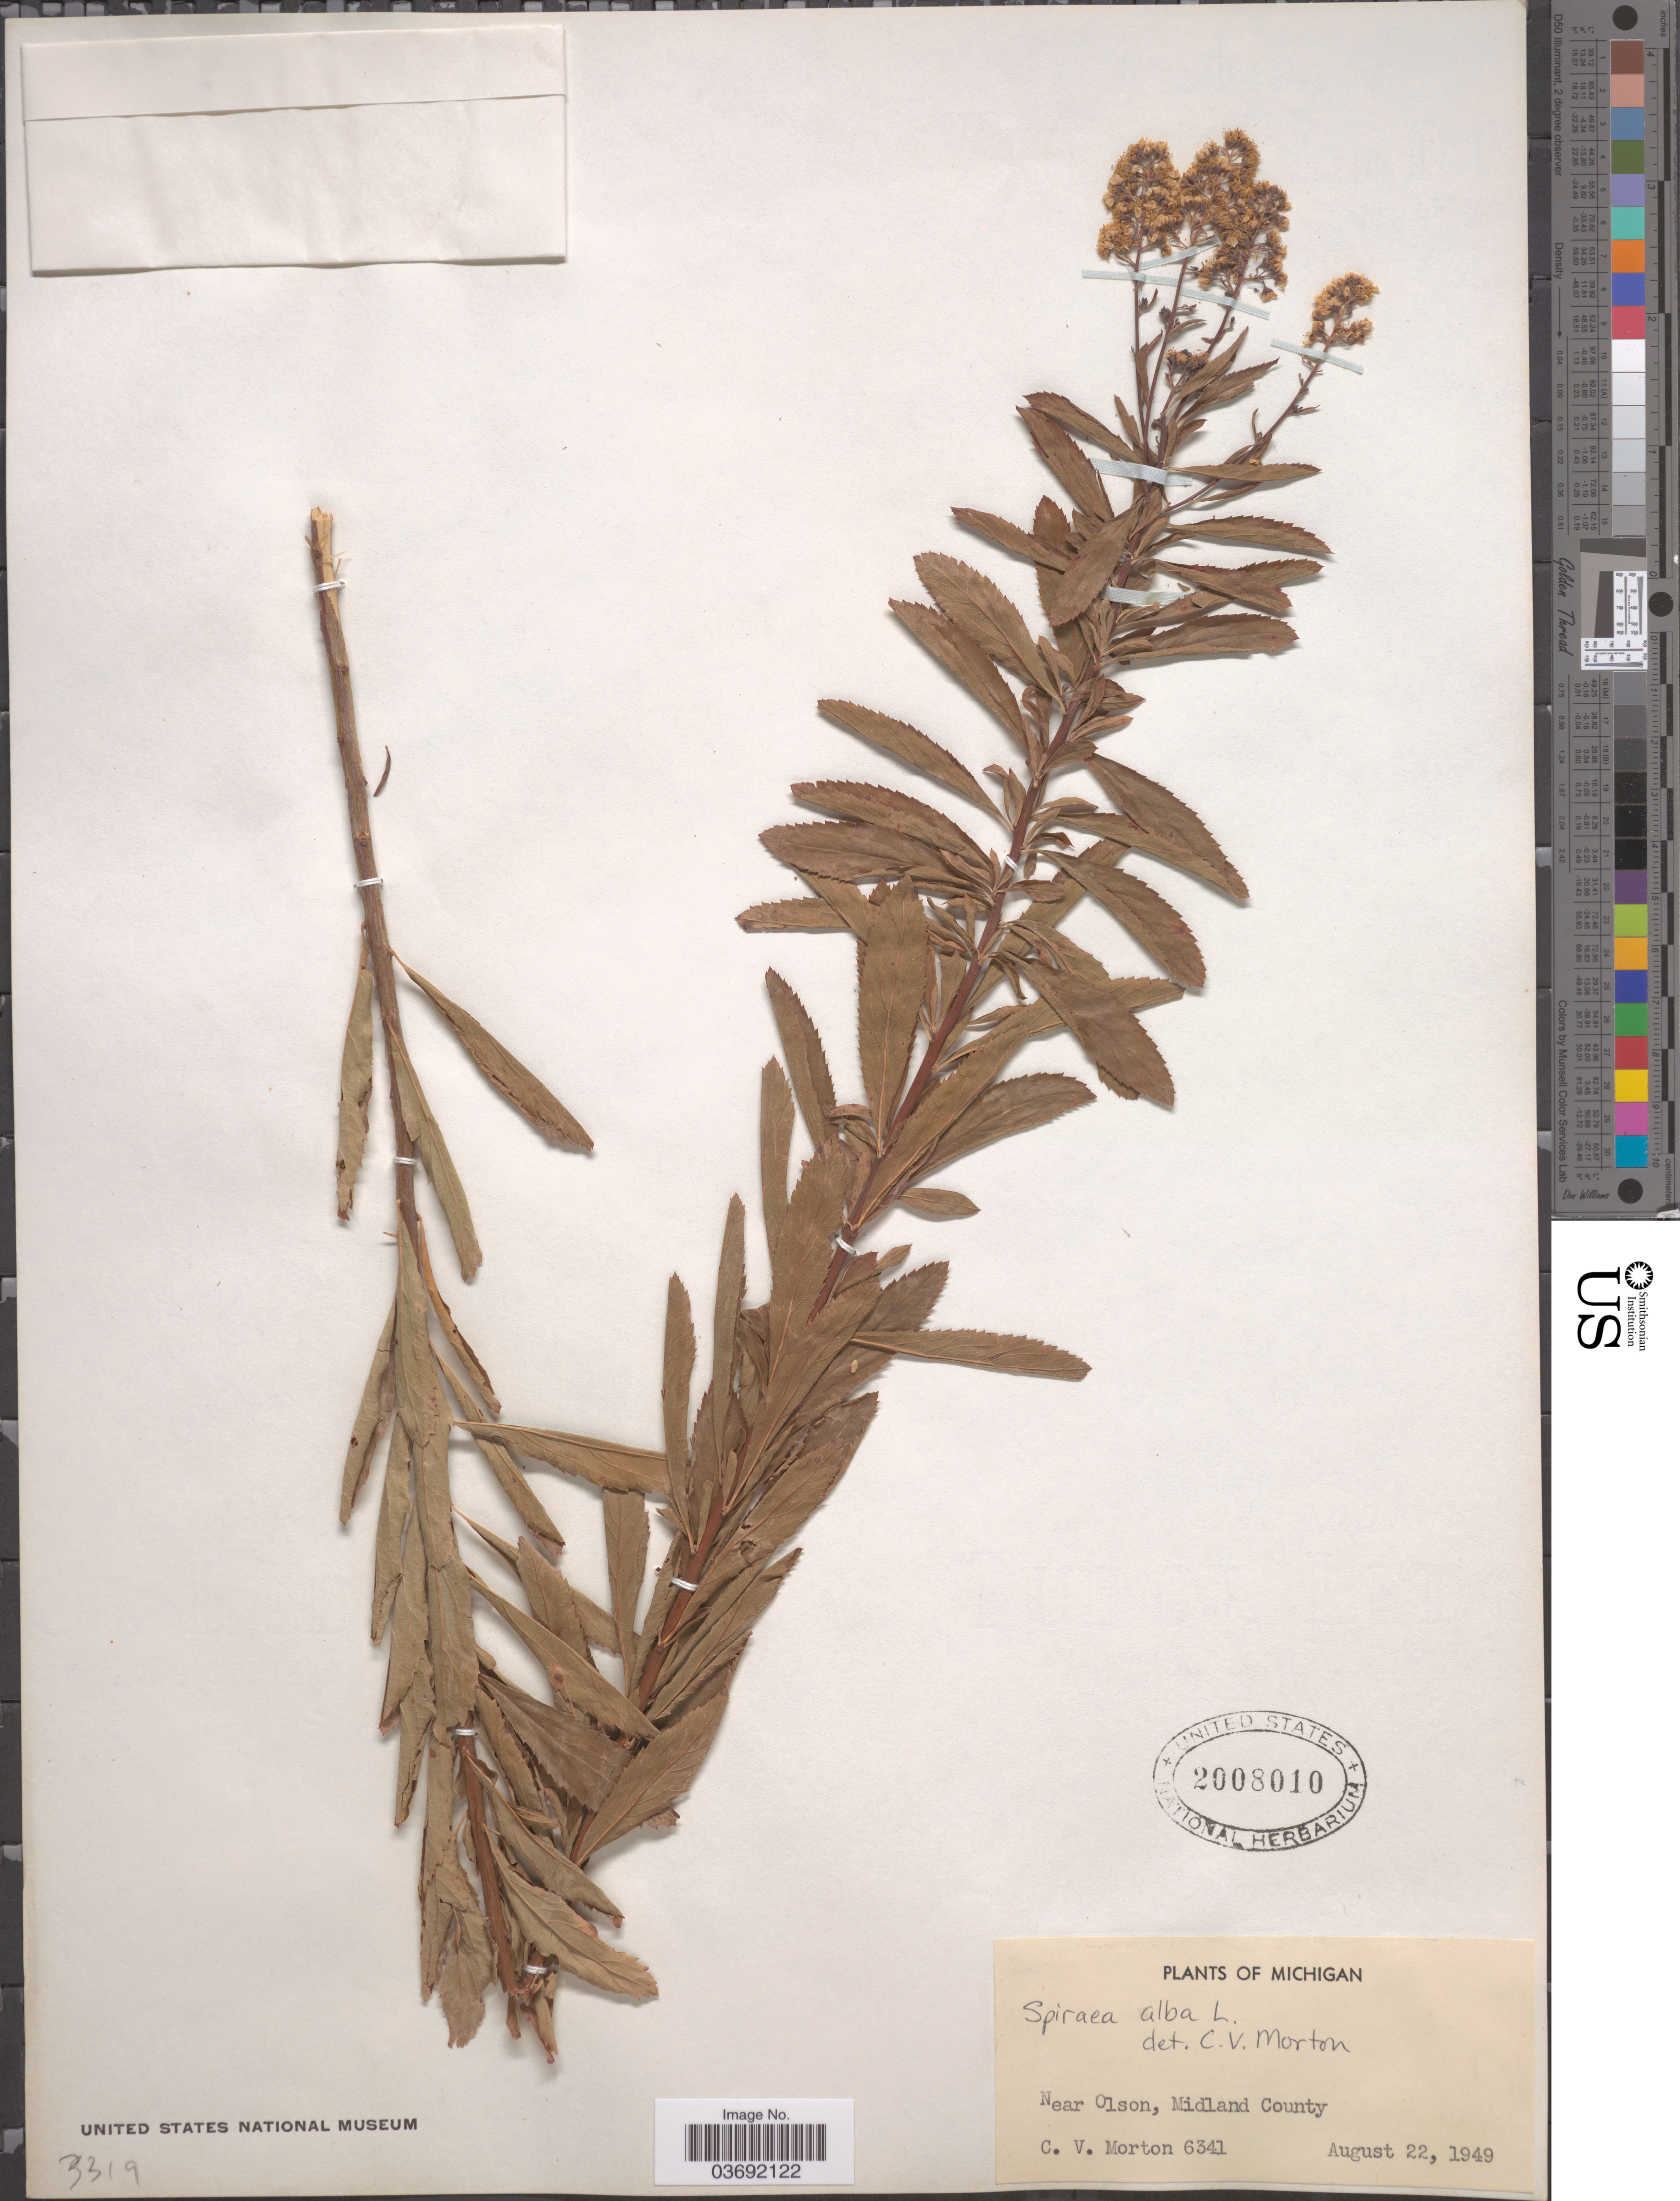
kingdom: Plantae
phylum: Tracheophyta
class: Magnoliopsida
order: Rosales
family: Rosaceae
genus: Spiraea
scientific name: Spiraea alba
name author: Du Roi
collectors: C. V. Morton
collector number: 6341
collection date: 1949-08-22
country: United States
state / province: Michigan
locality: Near Olson, Midland County.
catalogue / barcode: US 2008010